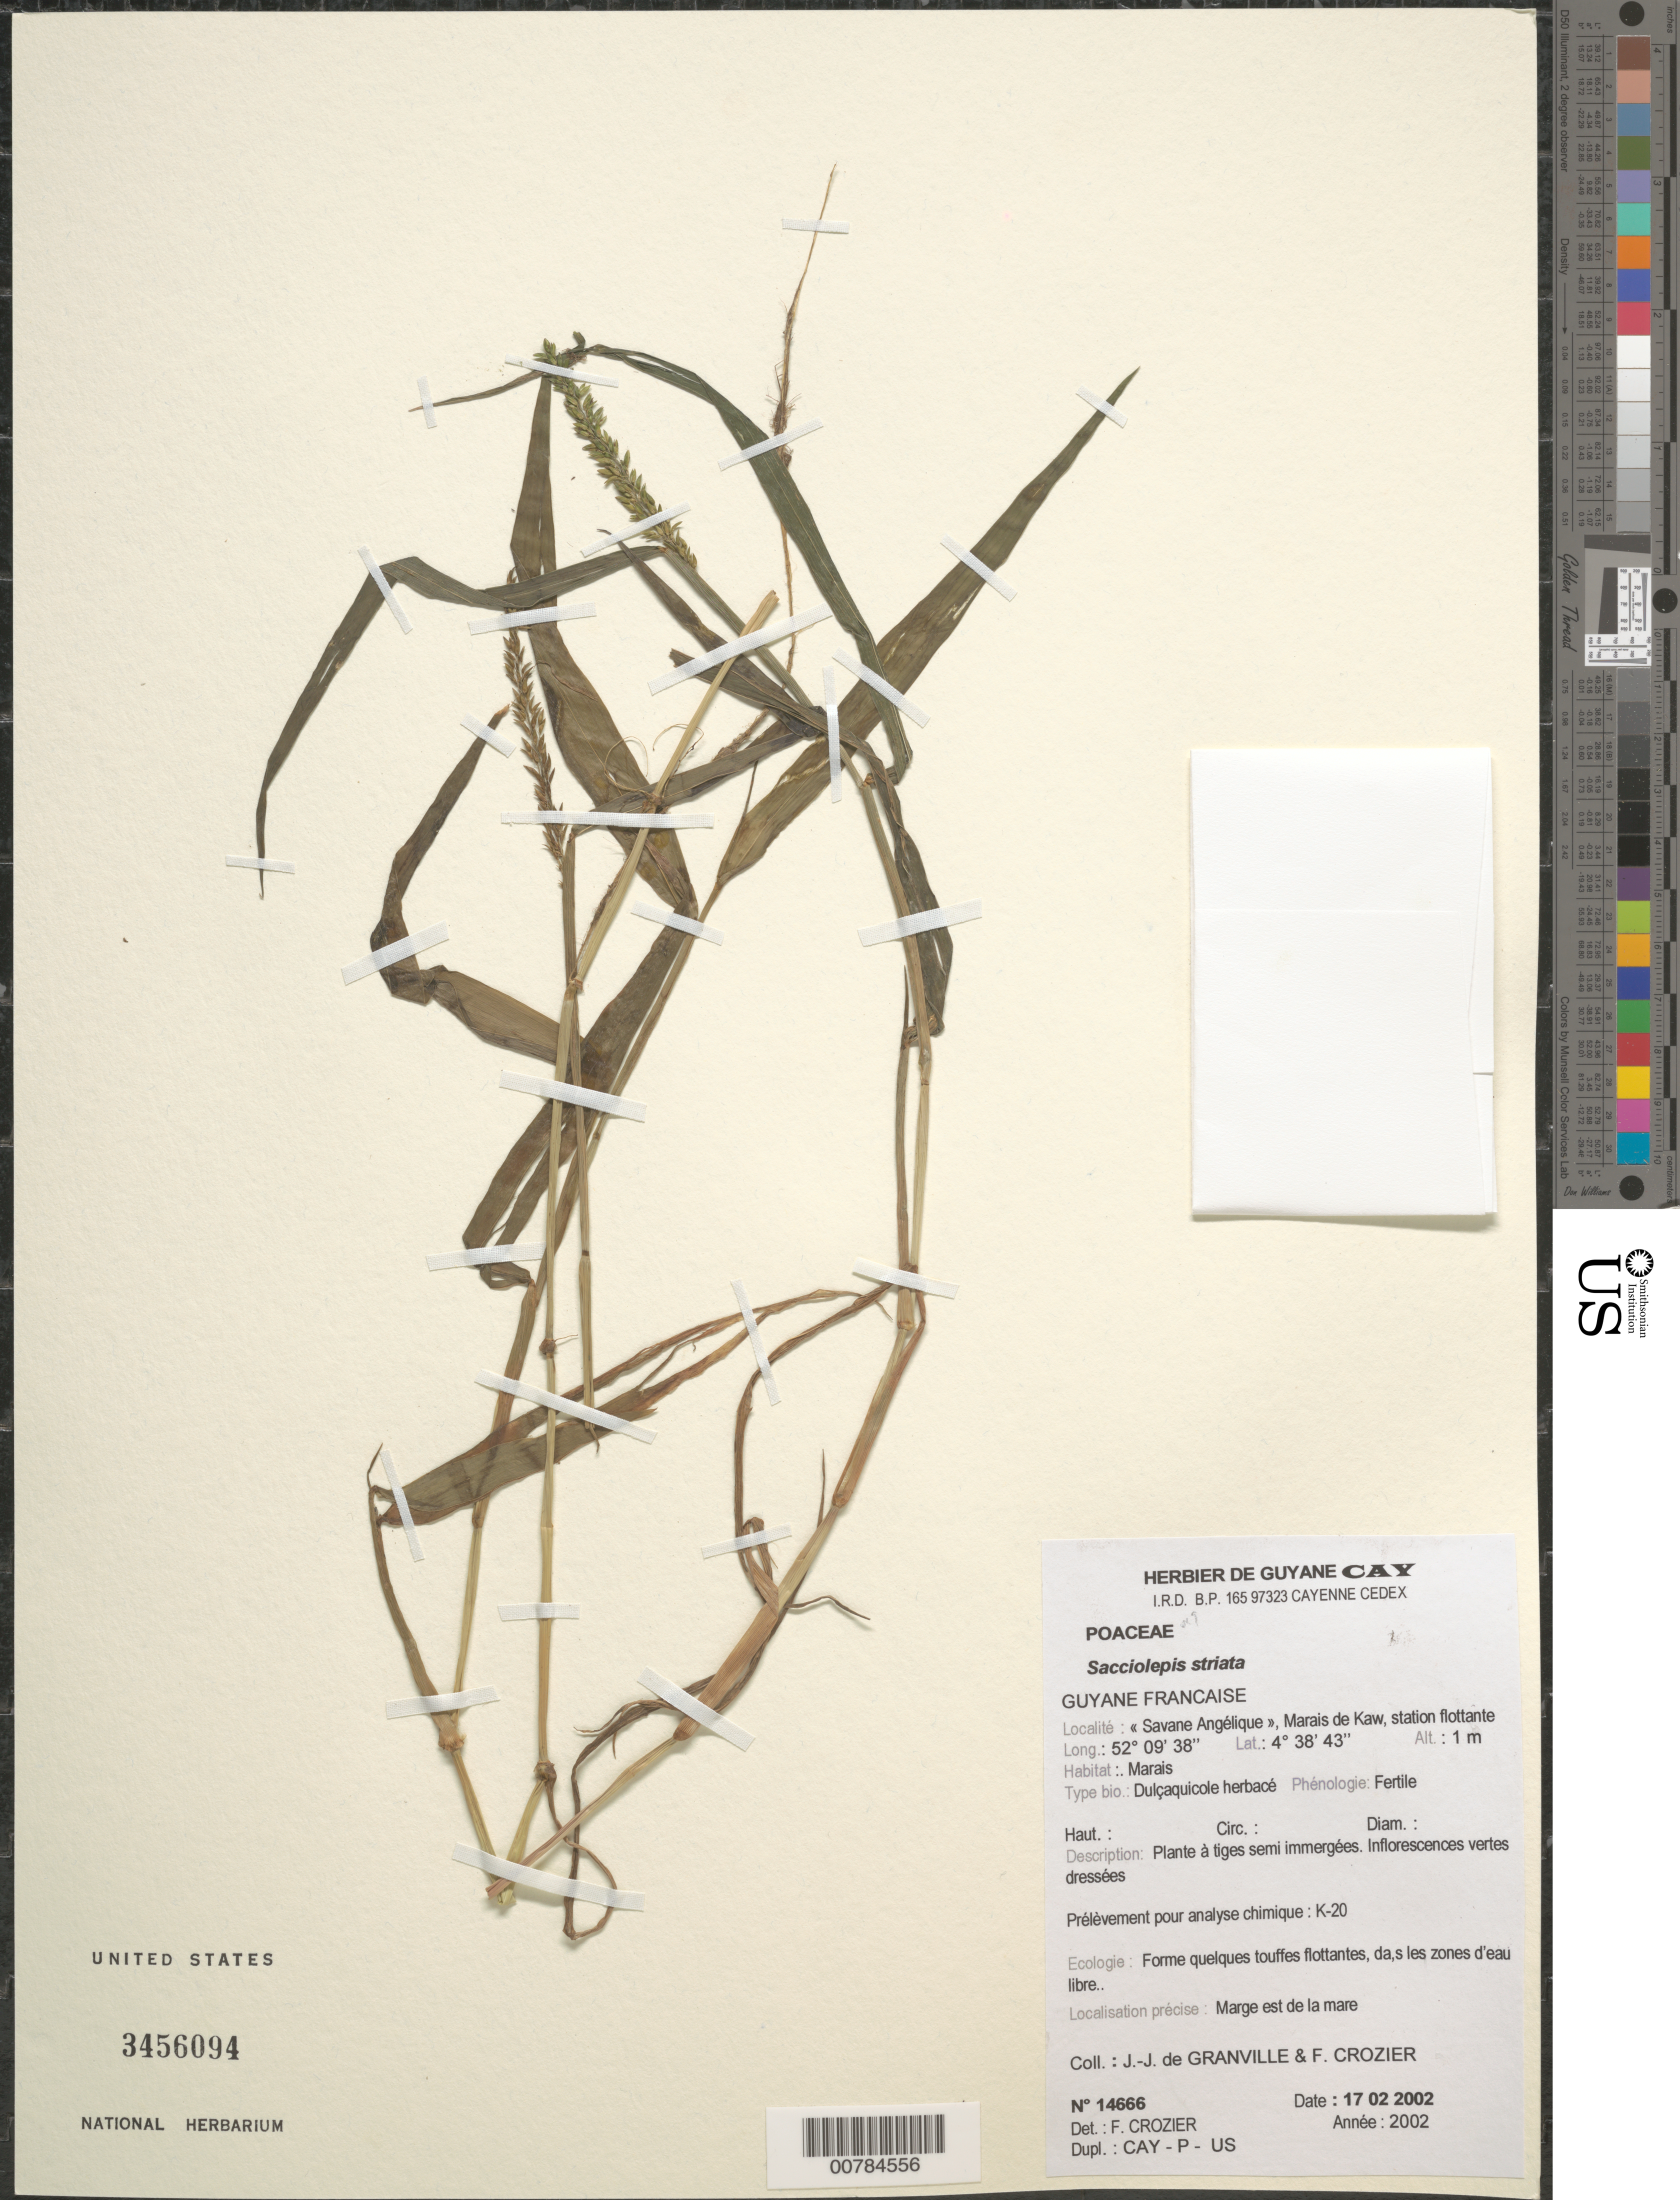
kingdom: Plantae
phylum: Tracheophyta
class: Liliopsida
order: Poales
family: Poaceae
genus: Sacciolepis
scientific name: Sacciolepis striata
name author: (L.) Nash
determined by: Crozier, F.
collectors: J.-J. de Granville & F. Crozier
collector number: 14666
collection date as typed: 17-Feb-02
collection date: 2002-02-17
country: French Guiana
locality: Savane Angélique, Marais de Kaw, station flottante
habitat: Marge est de la mare; Marais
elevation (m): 1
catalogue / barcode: US 3456094